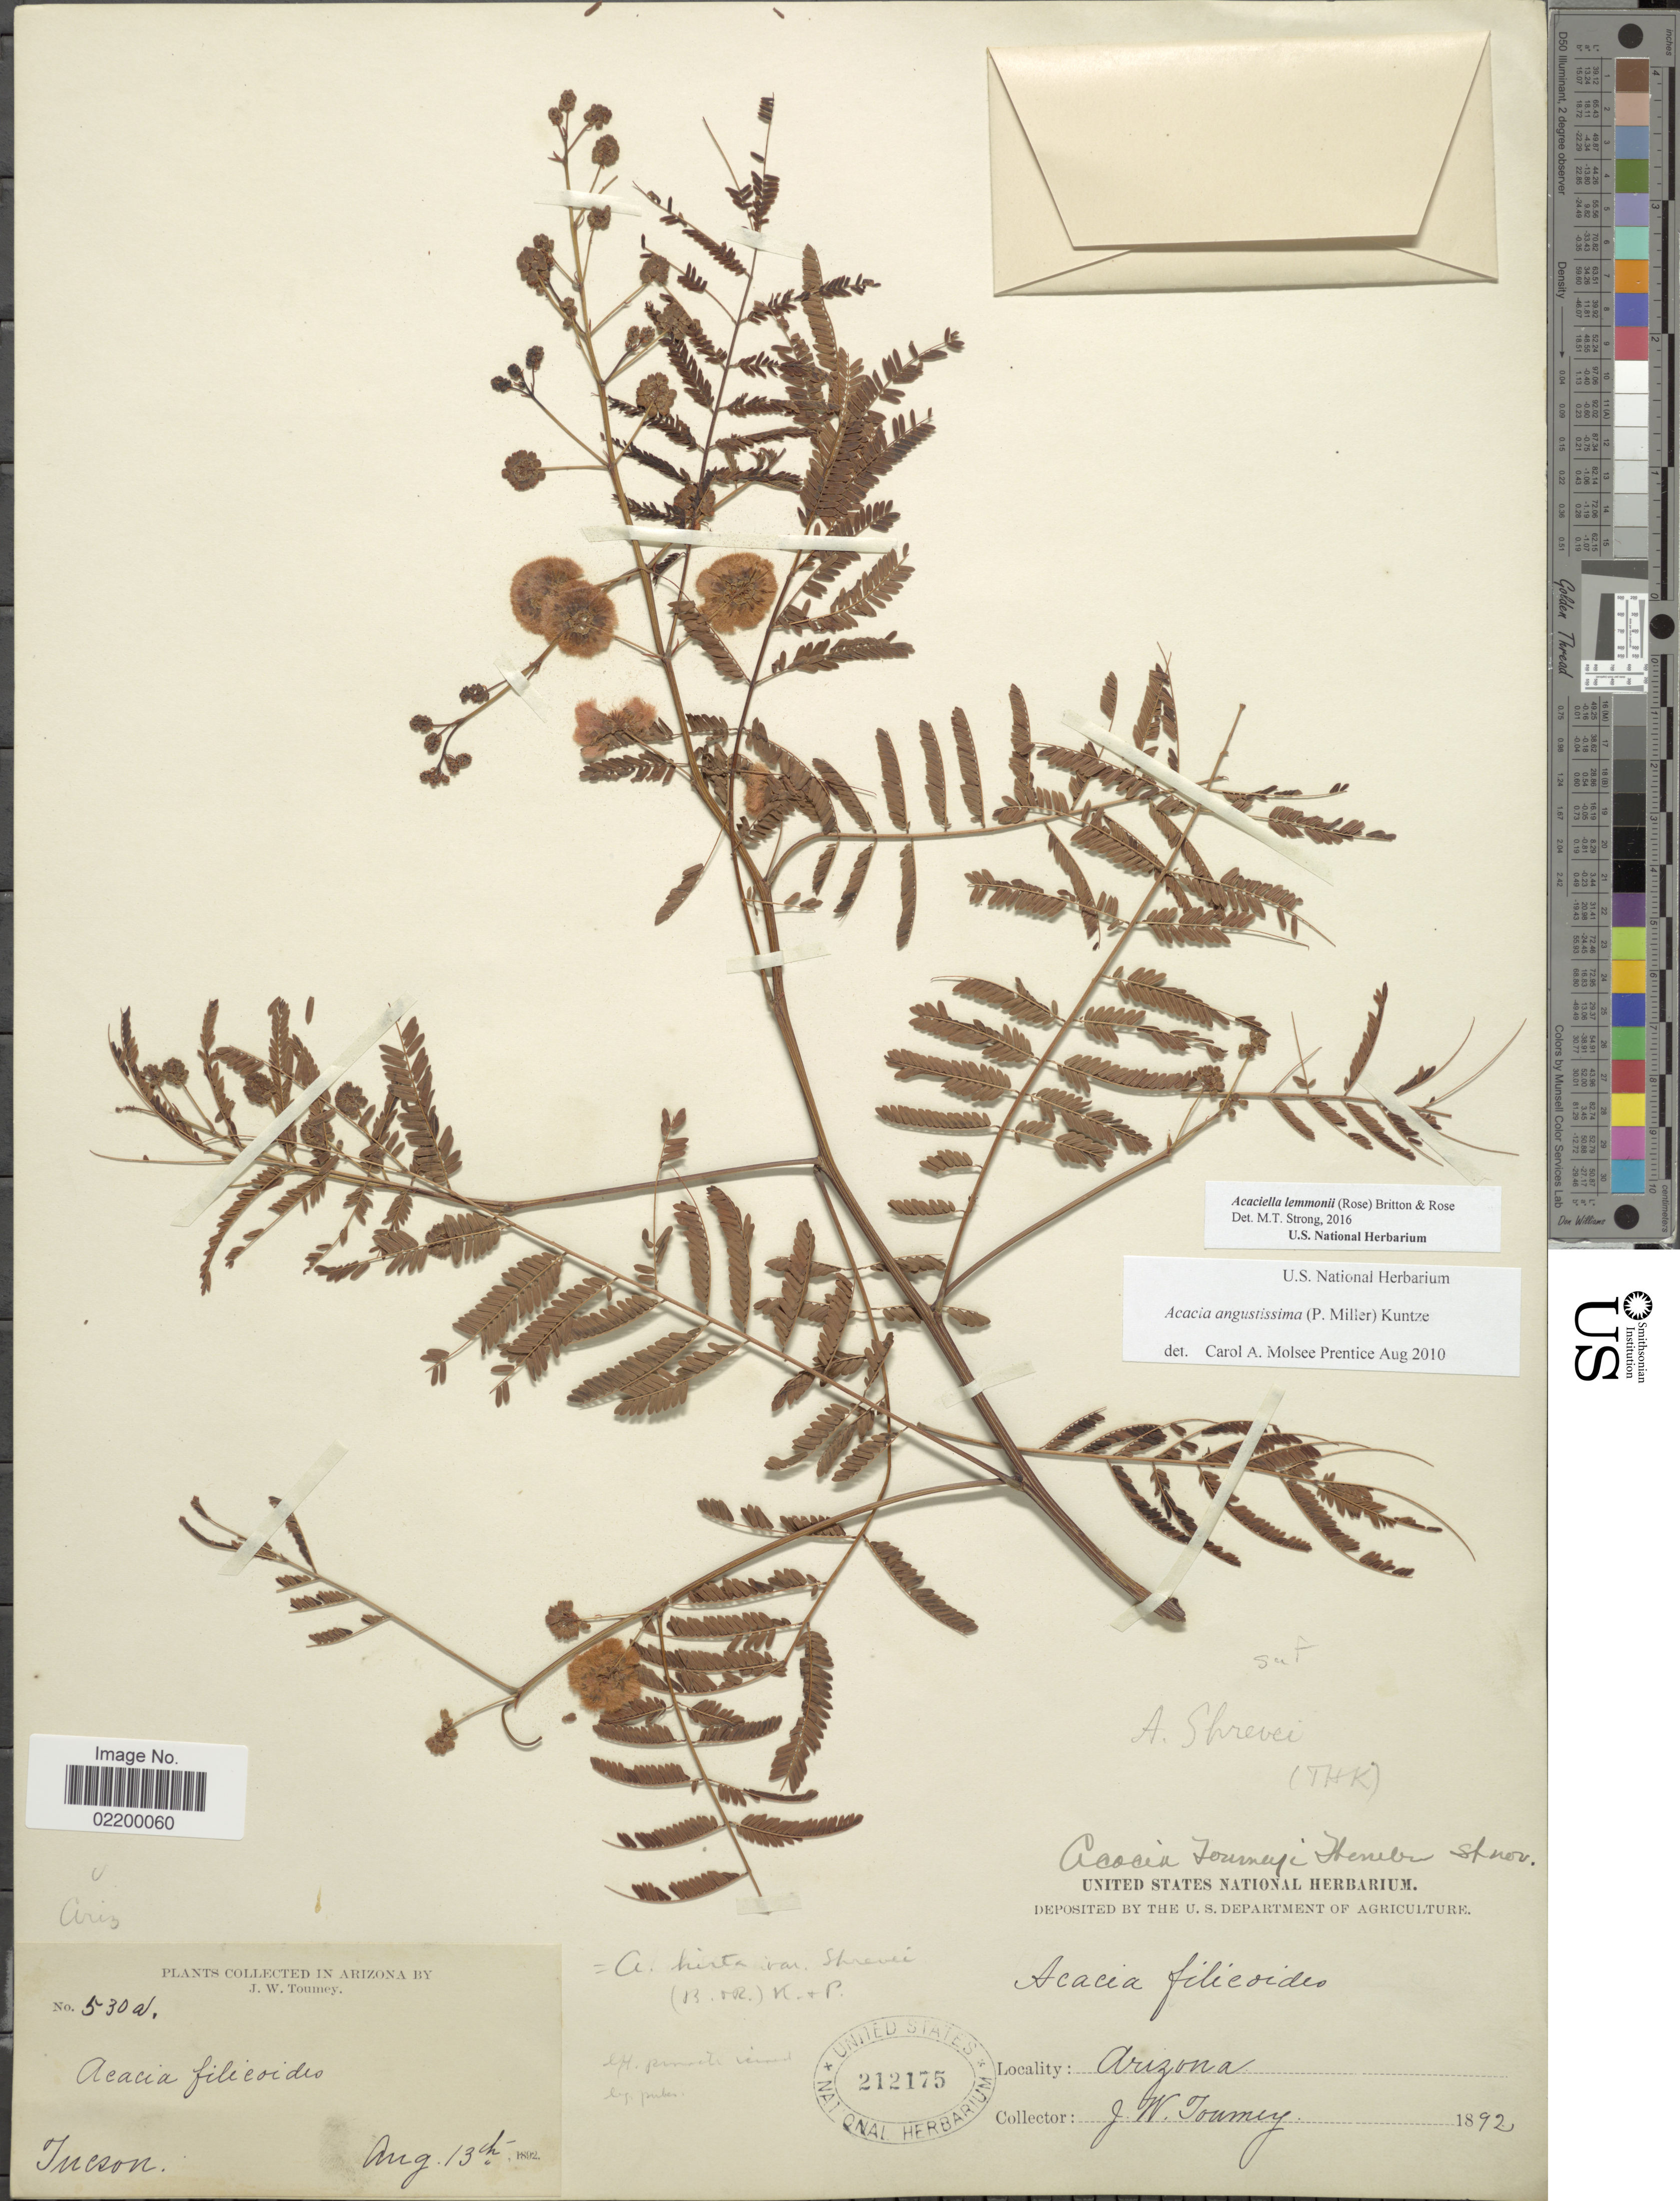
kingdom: Plantae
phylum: Tracheophyta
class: Magnoliopsida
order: Fabales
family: Fabaceae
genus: Acaciella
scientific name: Acaciella lemmonii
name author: (Rose) Britton & Rose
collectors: J. W. Toumey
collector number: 530a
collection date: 1892-08-13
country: United States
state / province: Arizona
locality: Arizona Tucson.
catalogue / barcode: US 212175